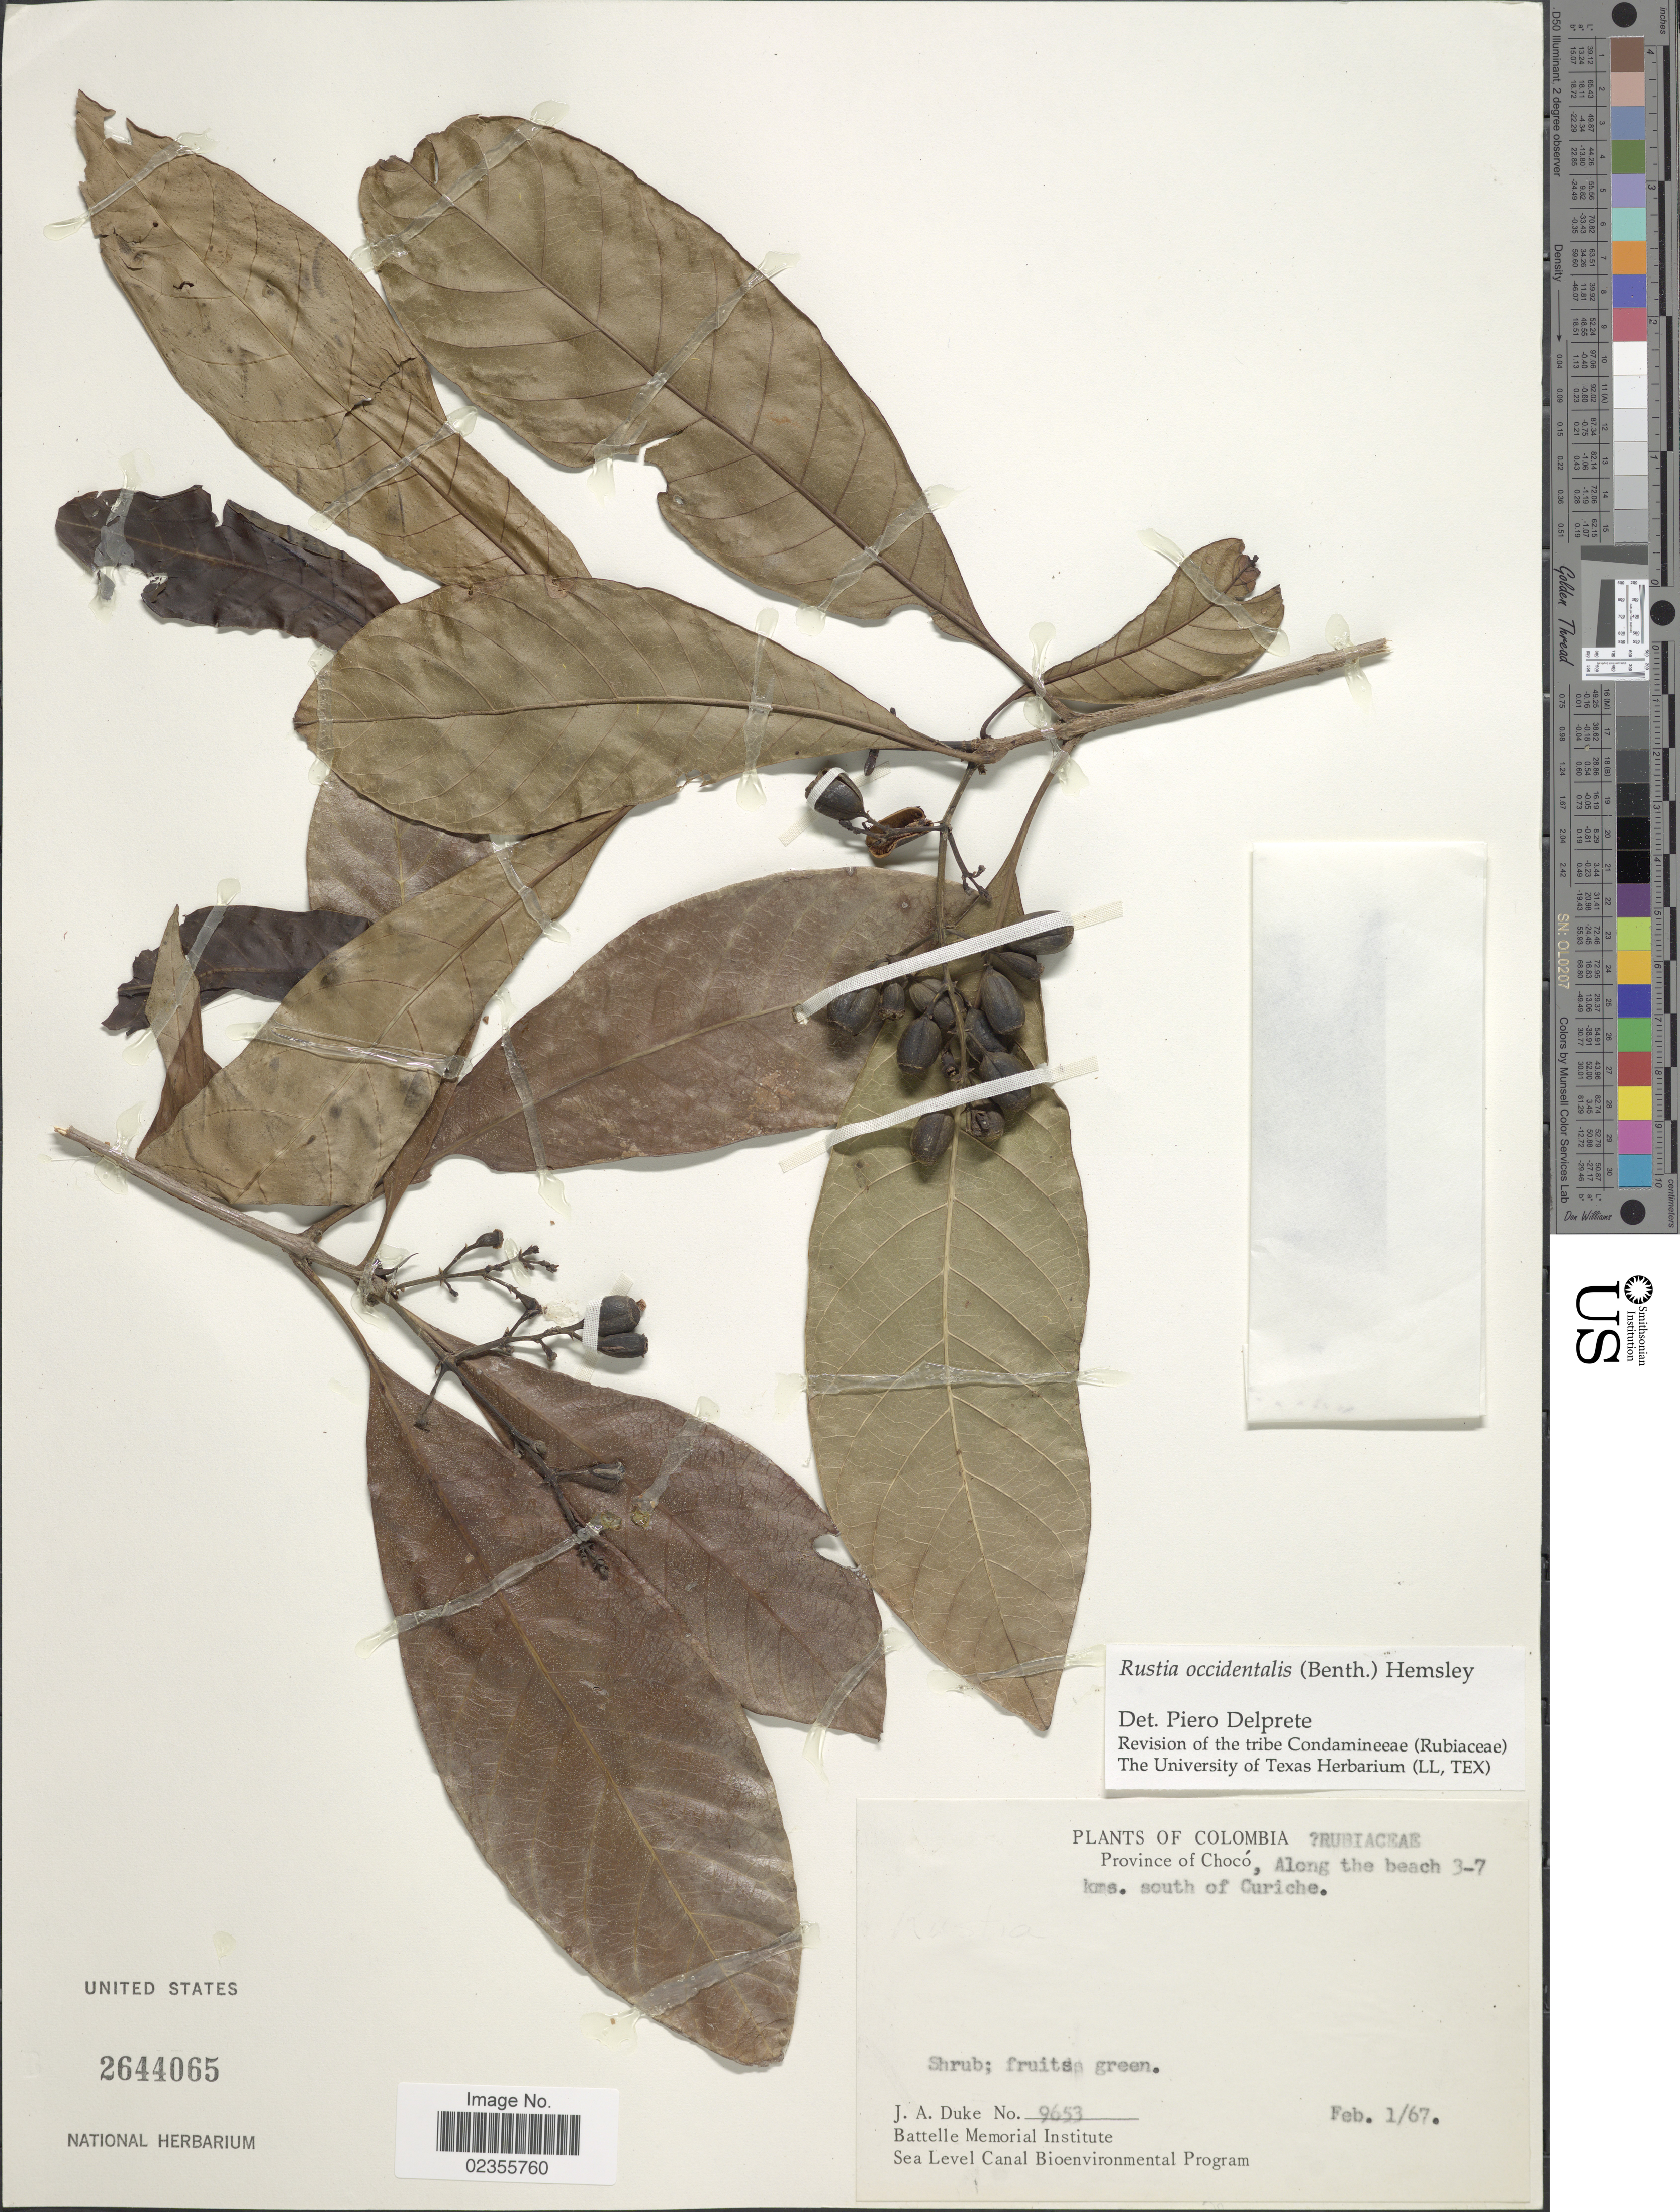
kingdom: Plantae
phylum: Tracheophyta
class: Magnoliopsida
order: Gentianales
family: Rubiaceae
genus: Rustia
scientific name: Rustia occidentalis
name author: (Benth.) Hemsl.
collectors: J. A. Duke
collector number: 9653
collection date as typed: Transcribed d/m/y: 1/2/67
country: Colombia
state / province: Chocó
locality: Along the beach 3-7 kms. south of Curiche.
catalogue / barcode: US 2644065